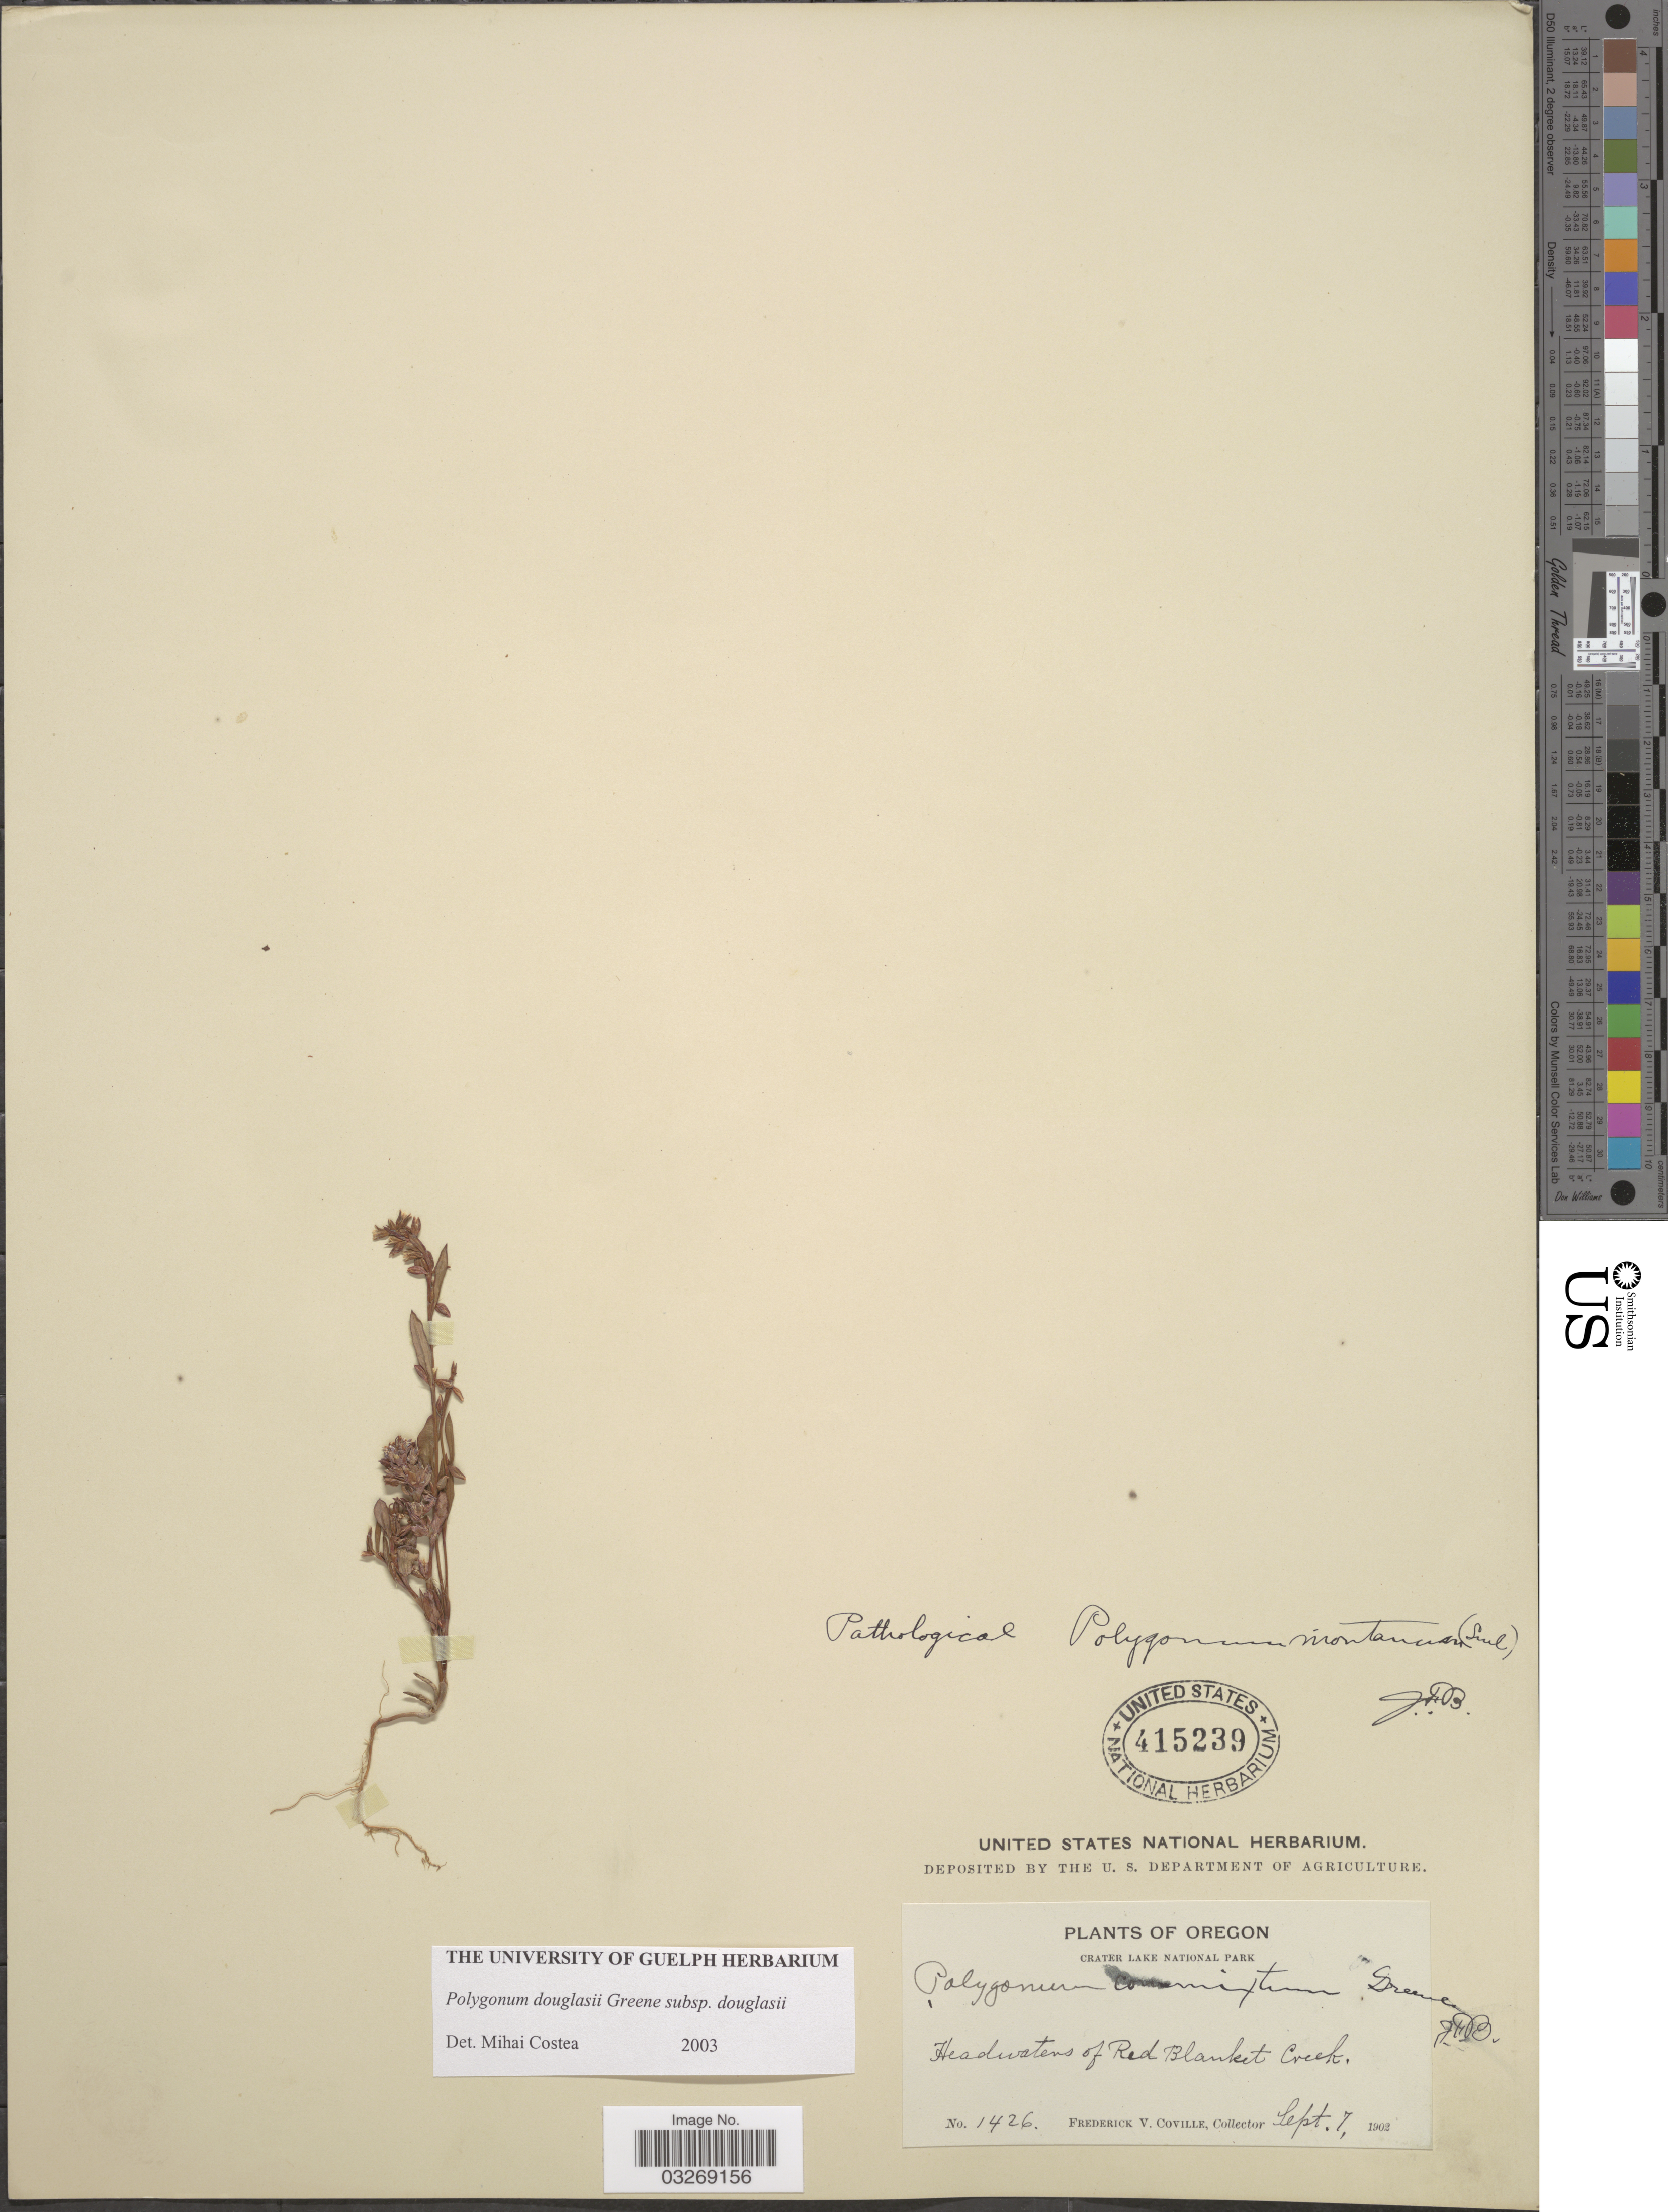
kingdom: Plantae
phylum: Tracheophyta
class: Magnoliopsida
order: Caryophyllales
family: Polygonaceae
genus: Polygonum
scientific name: Polygonum douglasii subsp. douglasii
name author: Greene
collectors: F. V. Coville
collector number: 1426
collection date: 1902-09-07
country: United States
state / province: Oregon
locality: Crater Lake National Park. Headwaters of Red Blanket Creek.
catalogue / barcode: US 415239